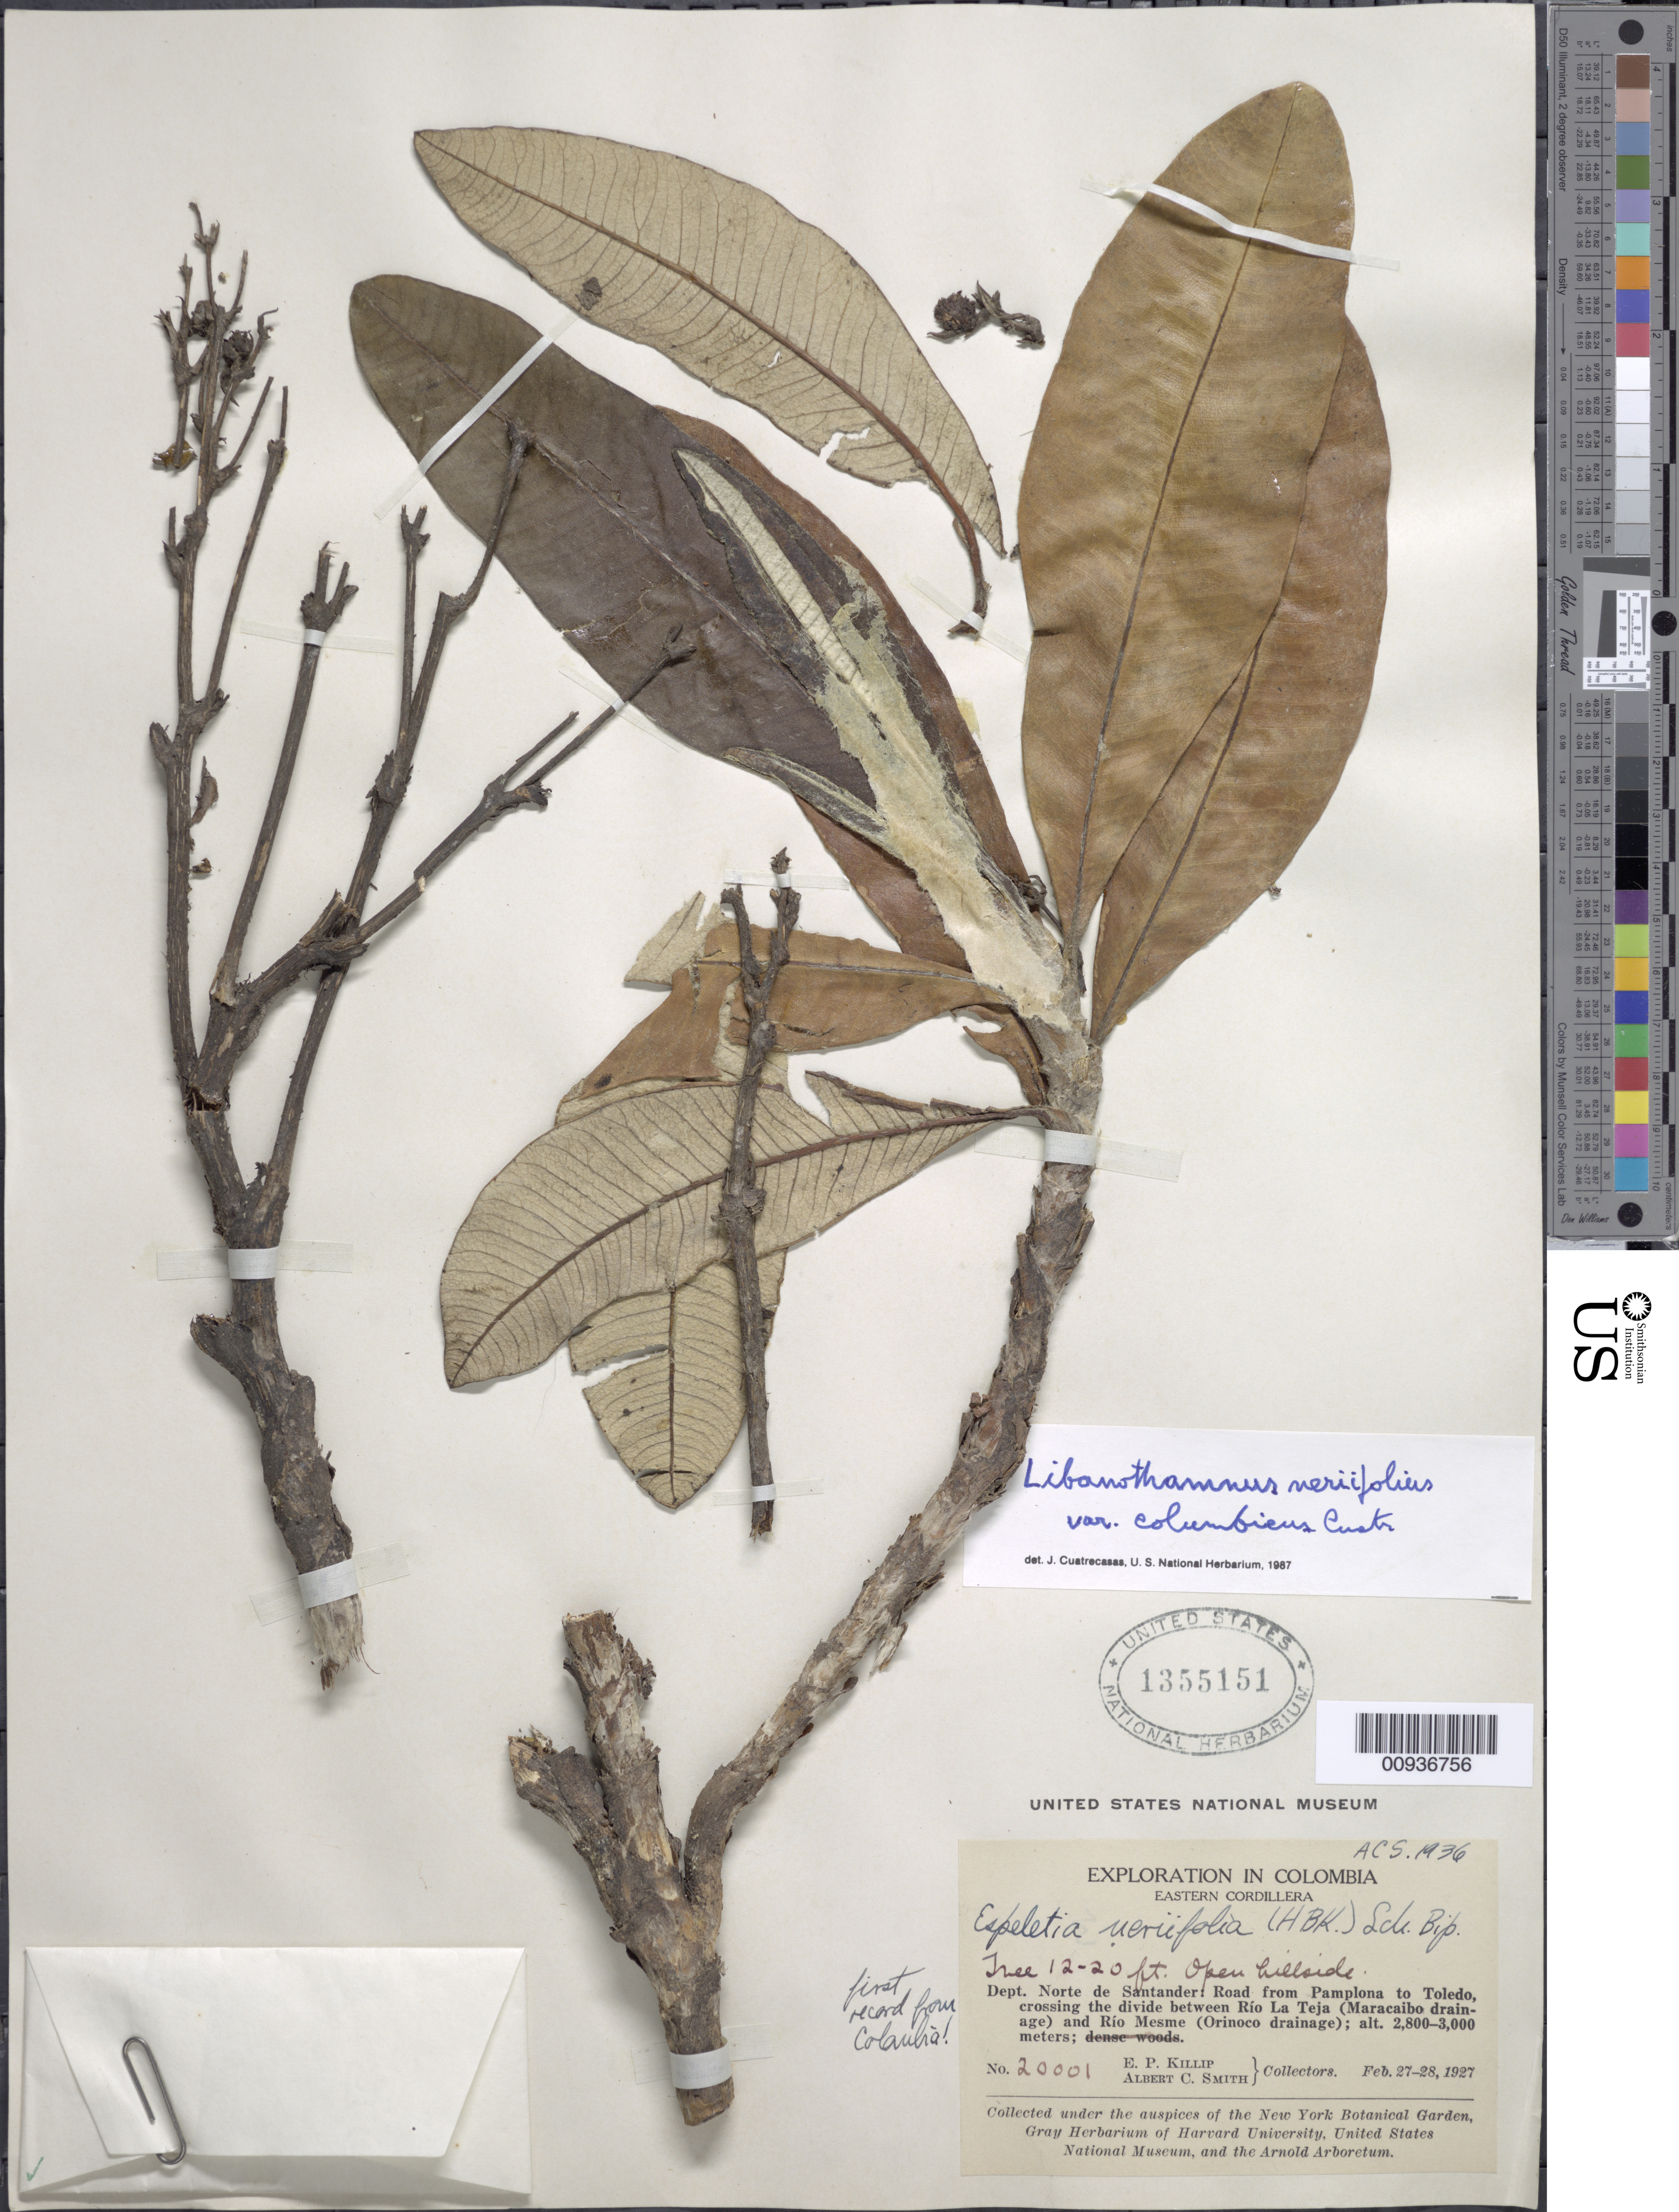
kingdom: Plantae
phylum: Tracheophyta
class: Magnoliopsida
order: Asterales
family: Asteraceae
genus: Libanothamnus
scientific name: Libanothamnus neriifolius var. columbicus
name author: (Cuatrec.) Cuatrec.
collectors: E. P. Killip & A. C. Smith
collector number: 20001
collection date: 1927-02-27/1927-02-28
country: Colombia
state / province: Norte de Santander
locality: Road from Pamplona to Toledo, crossing the divide between Río La Teja (Maracaibo drainage) and Río Mesme (Orinoco drainage).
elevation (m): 2800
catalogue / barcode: US 1355151